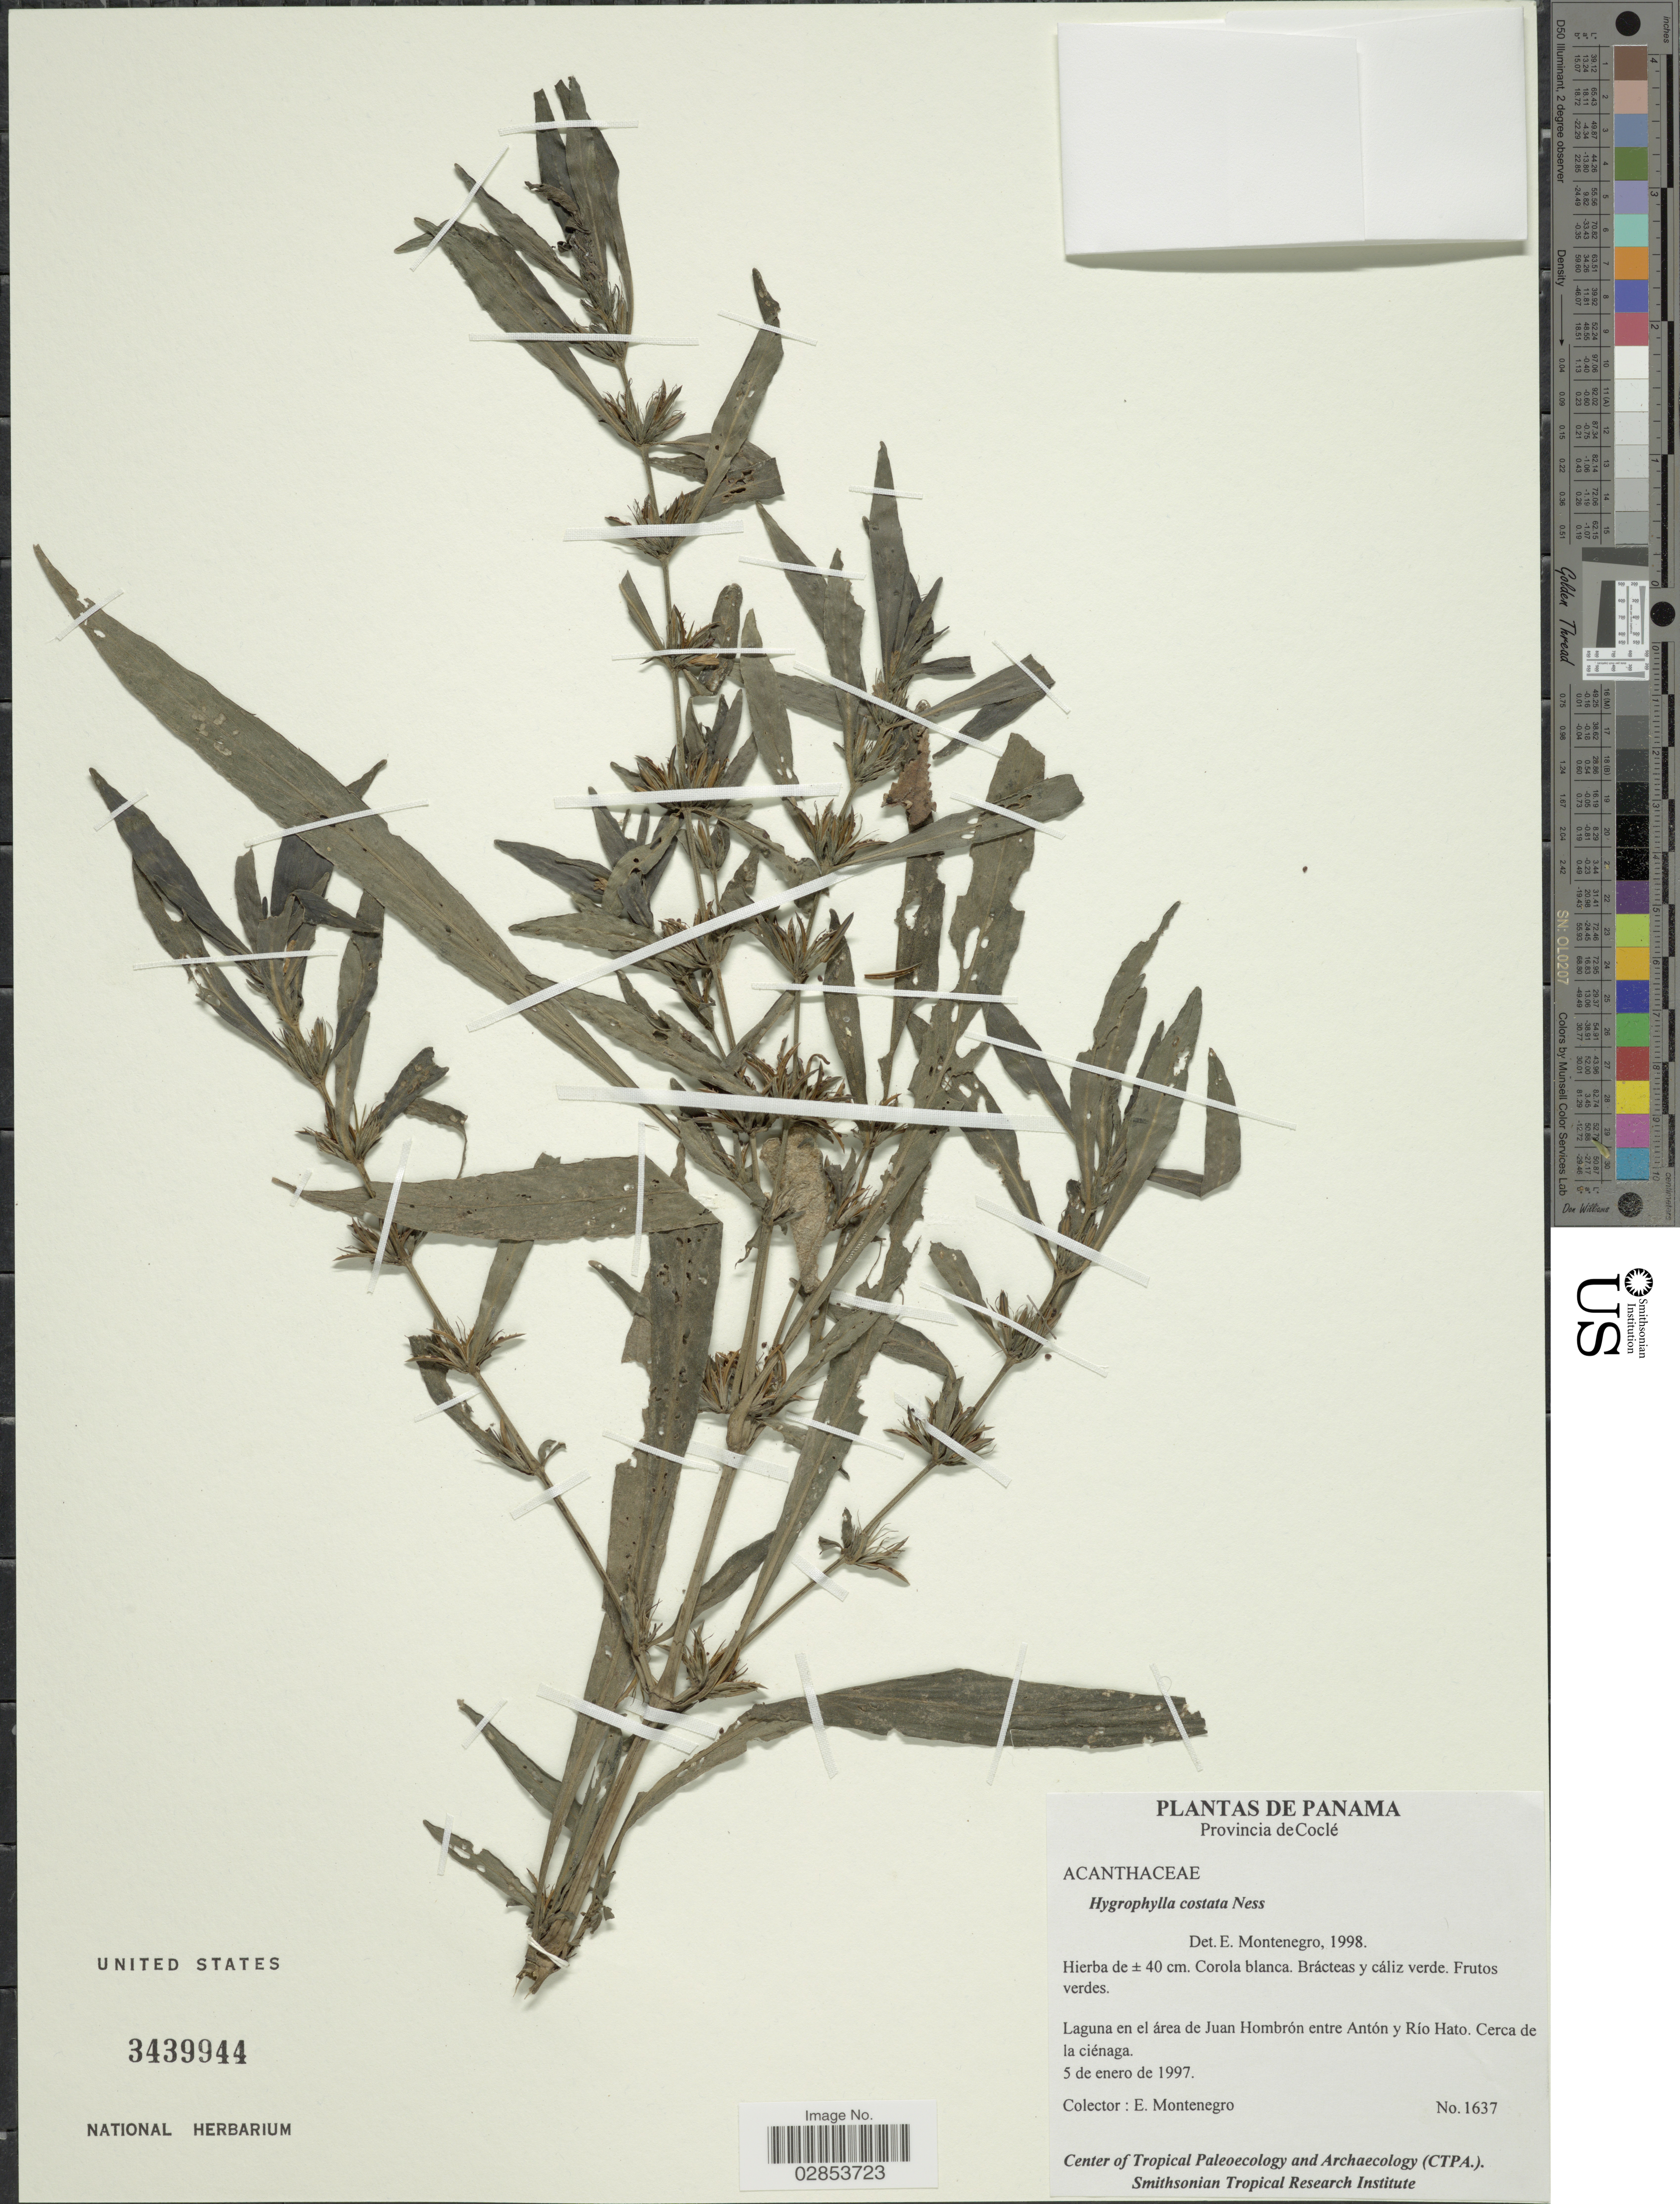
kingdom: Plantae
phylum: Tracheophyta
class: Magnoliopsida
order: Lamiales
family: Acanthaceae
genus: Hygrophila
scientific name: Hygrophila costata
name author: Nees & T. Nees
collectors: E. Montenegro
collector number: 1637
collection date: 1997-01-05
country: Panama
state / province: Coclé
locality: Laguna en el área de Juan Hombrón entre Antón y Río Hato. Cerca de la ciénaga.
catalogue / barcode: US 3439944